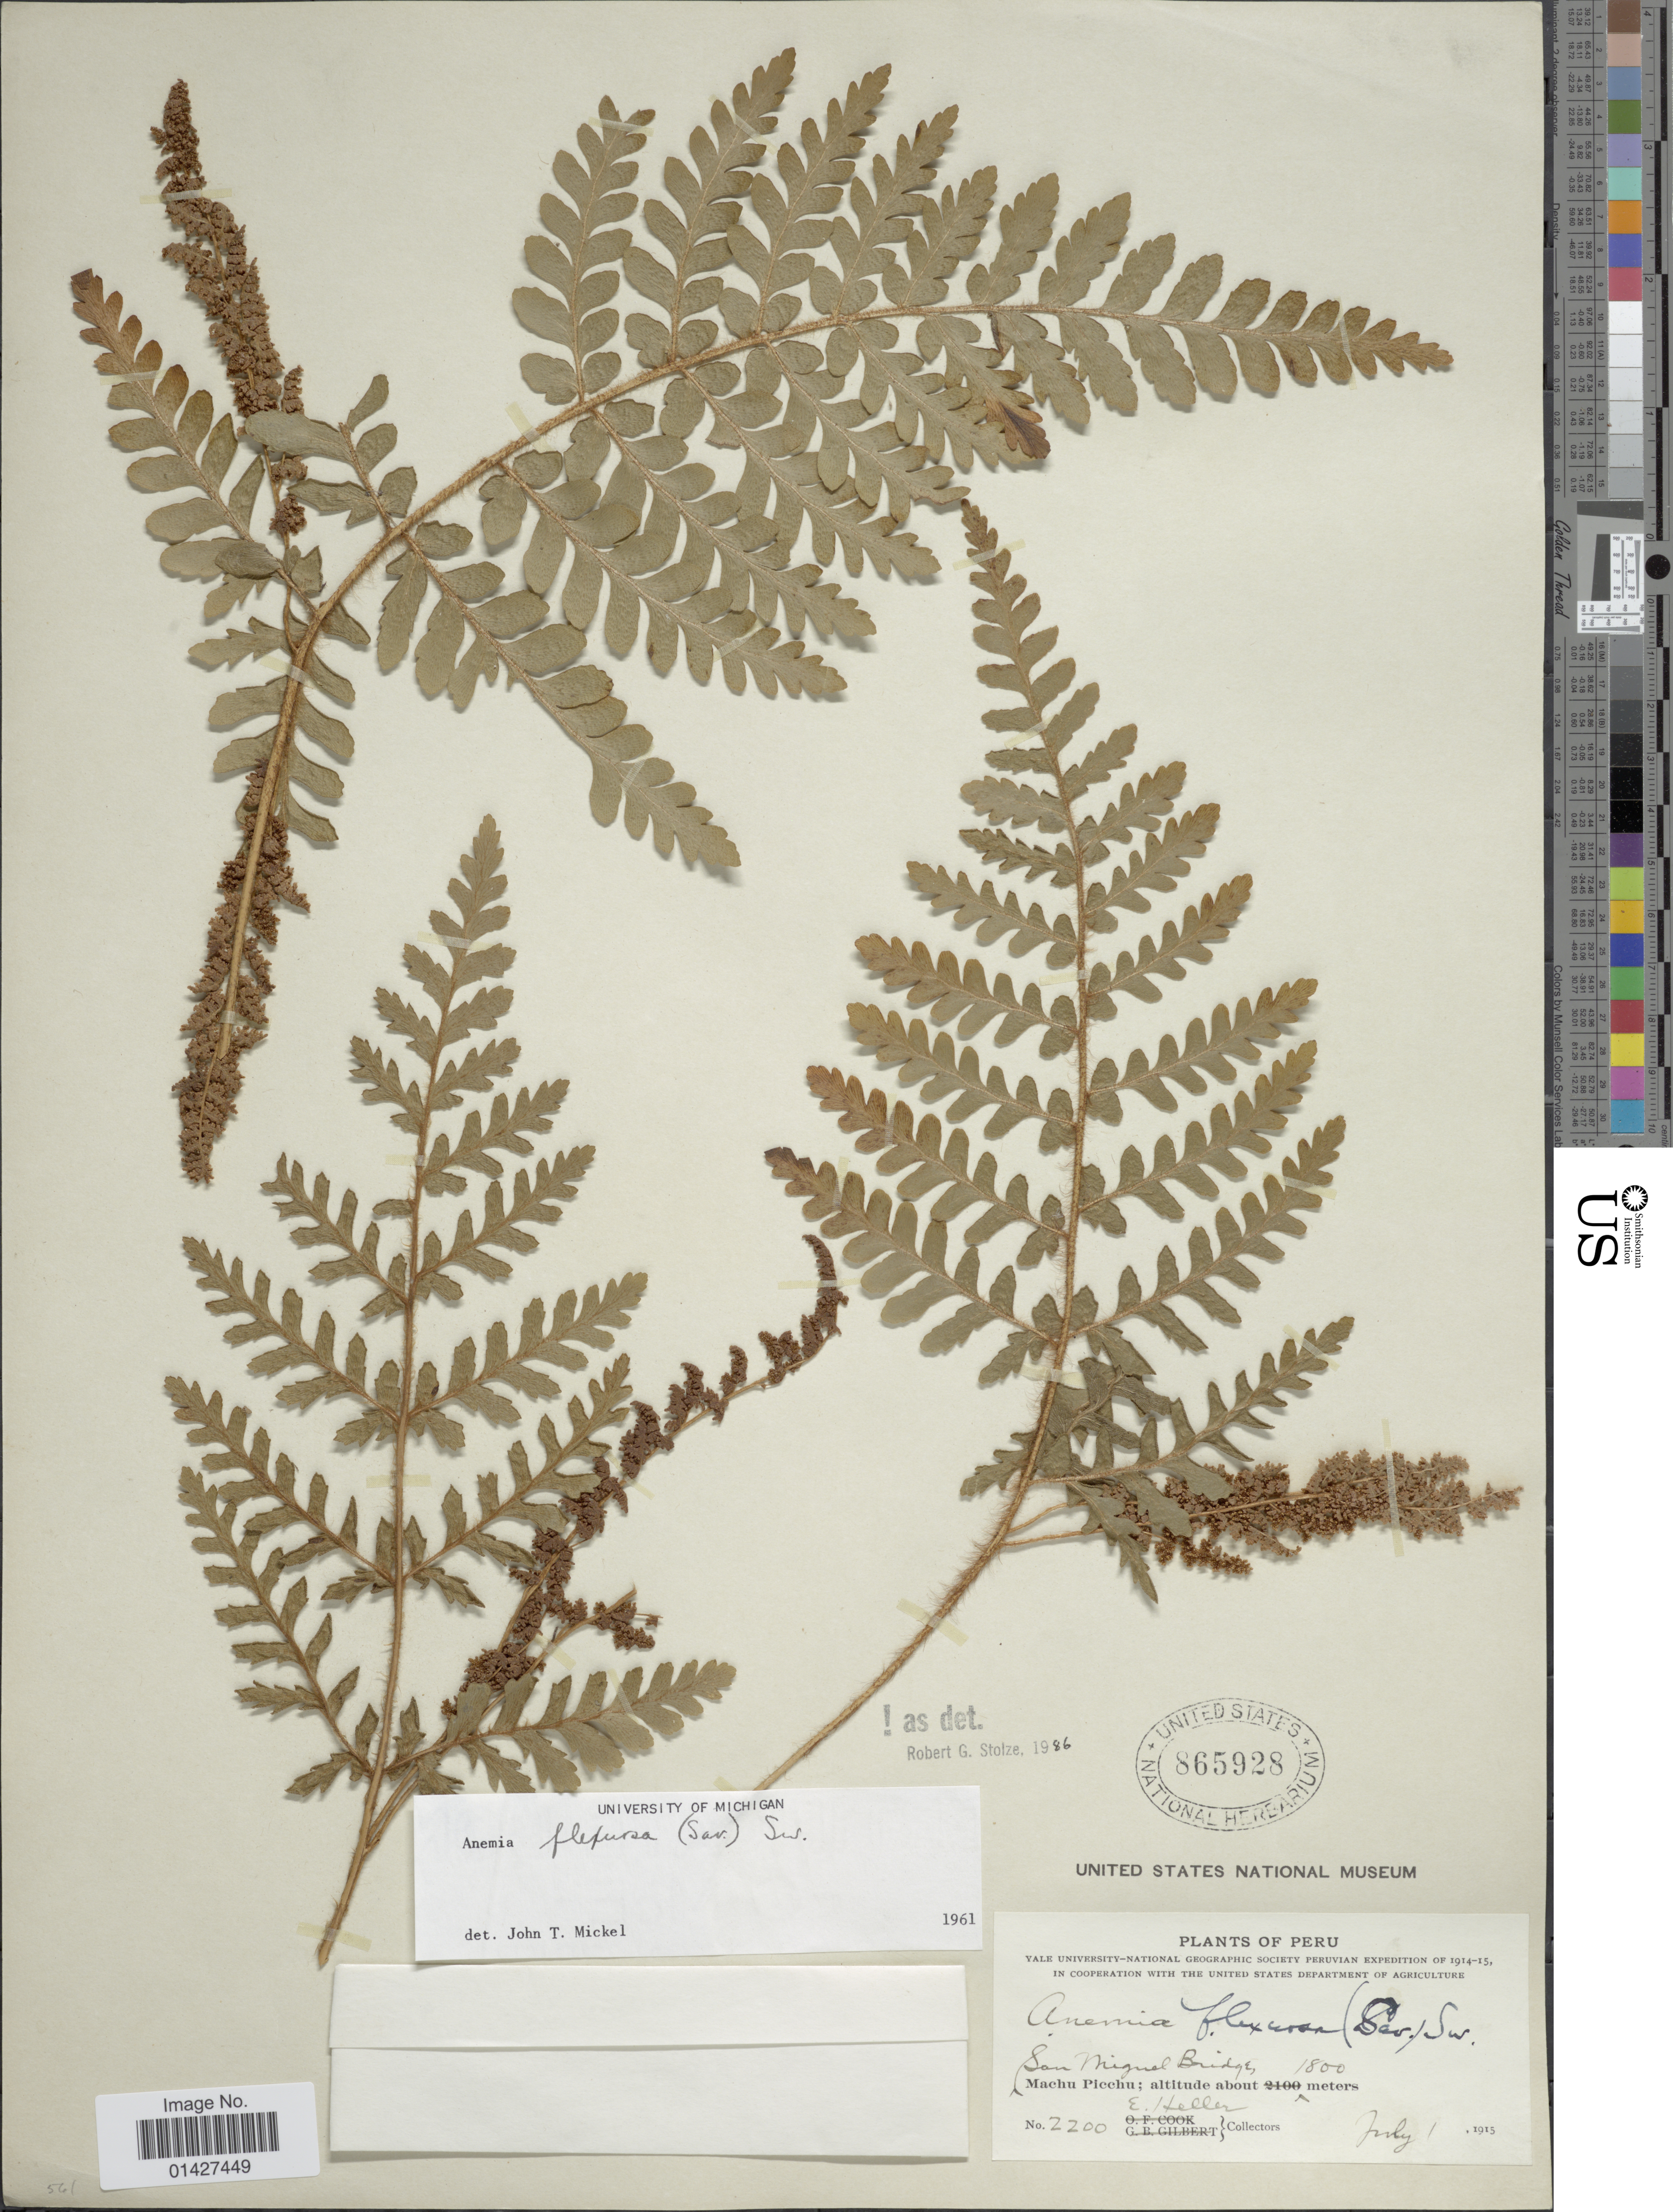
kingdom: Plantae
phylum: Tracheophyta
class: Polypodiopsida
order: Schizaeales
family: Anemiaceae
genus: Anemia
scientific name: Anemia flexuosa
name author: (Savigny) Sw.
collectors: E. Heller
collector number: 2200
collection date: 1915-07-01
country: Peru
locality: San Miguel Bridge. Machu Picchu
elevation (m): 1800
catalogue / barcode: US 865928